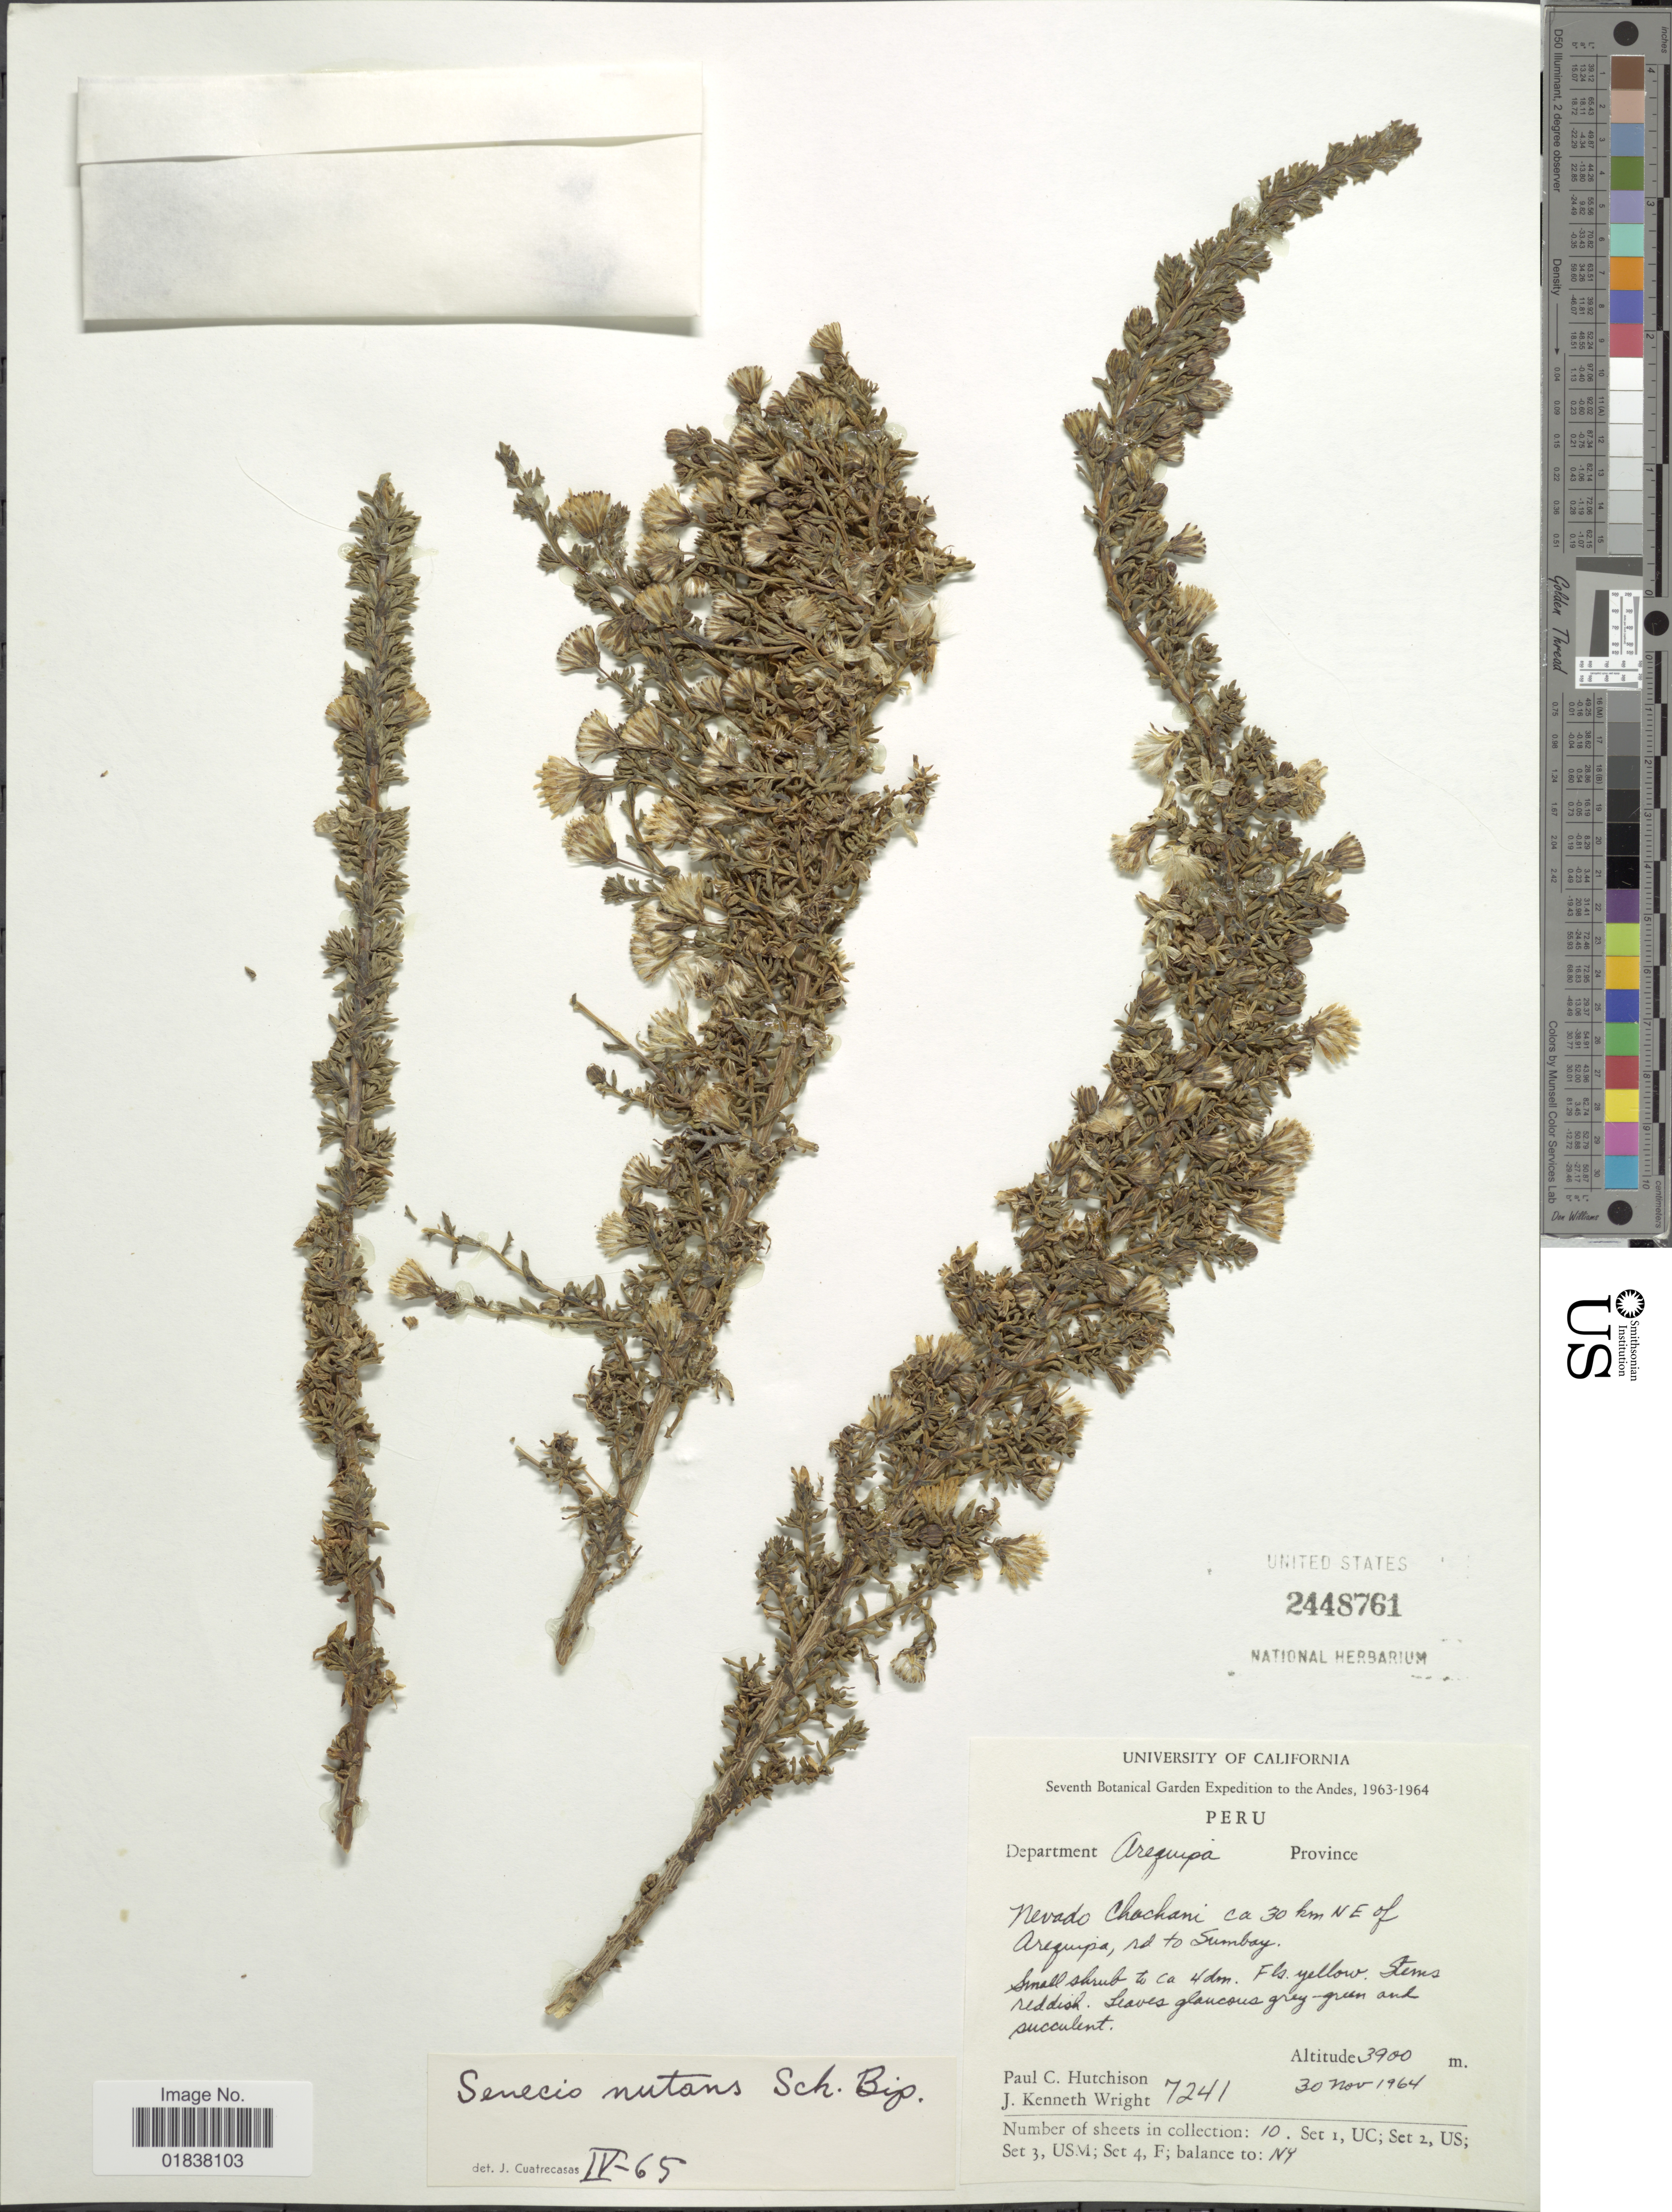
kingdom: Plantae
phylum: Tracheophyta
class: Magnoliopsida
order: Asterales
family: Asteraceae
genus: Senecio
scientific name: Senecio nutans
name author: Sch. Bip.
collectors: P. C. Hutchison & J. K. Wright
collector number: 7241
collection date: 1964-11-30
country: Peru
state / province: Arequipa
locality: Andes, Nevado Chachani, ca 30 km NE of Arequipa, rd to Sumbay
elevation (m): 3900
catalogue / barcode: US 2448761